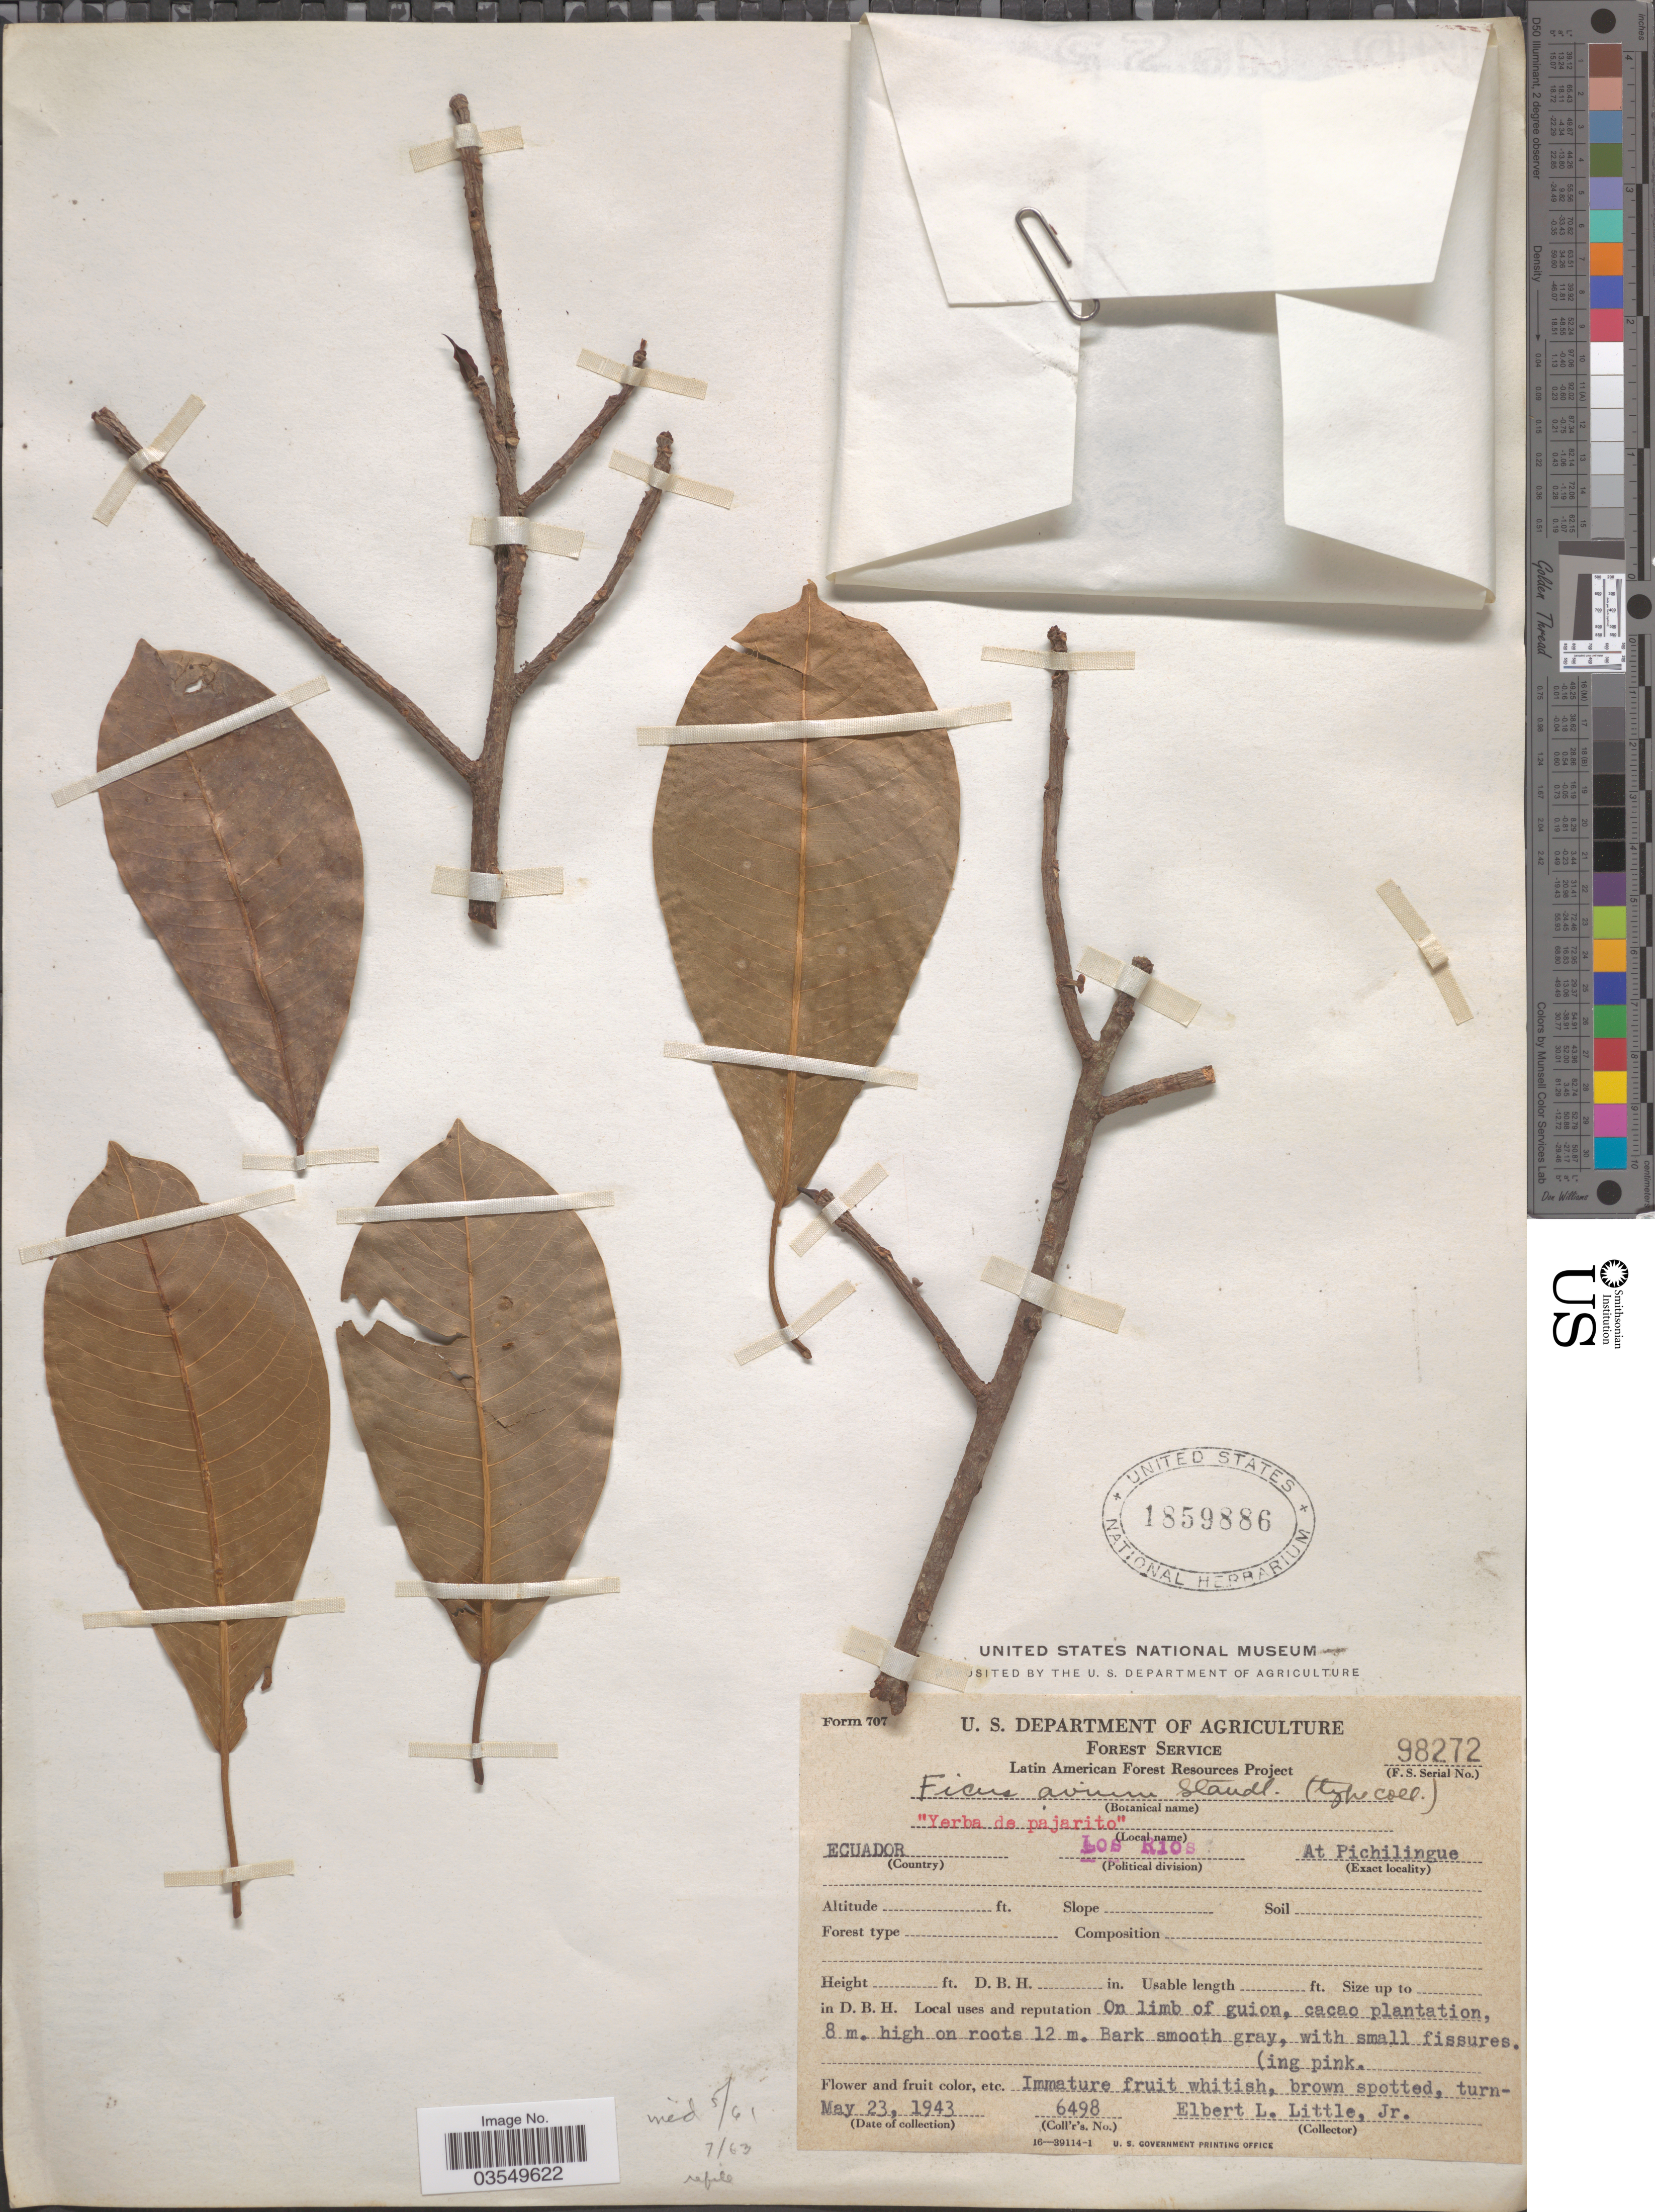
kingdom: Plantae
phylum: Tracheophyta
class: Magnoliopsida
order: Rosales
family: Moraceae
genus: Ficus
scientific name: Ficus sp.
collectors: E. L. Little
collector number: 6498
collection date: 1943-05-23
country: Ecuador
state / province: Los Ríos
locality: At Pichilingue.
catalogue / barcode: US 1859886